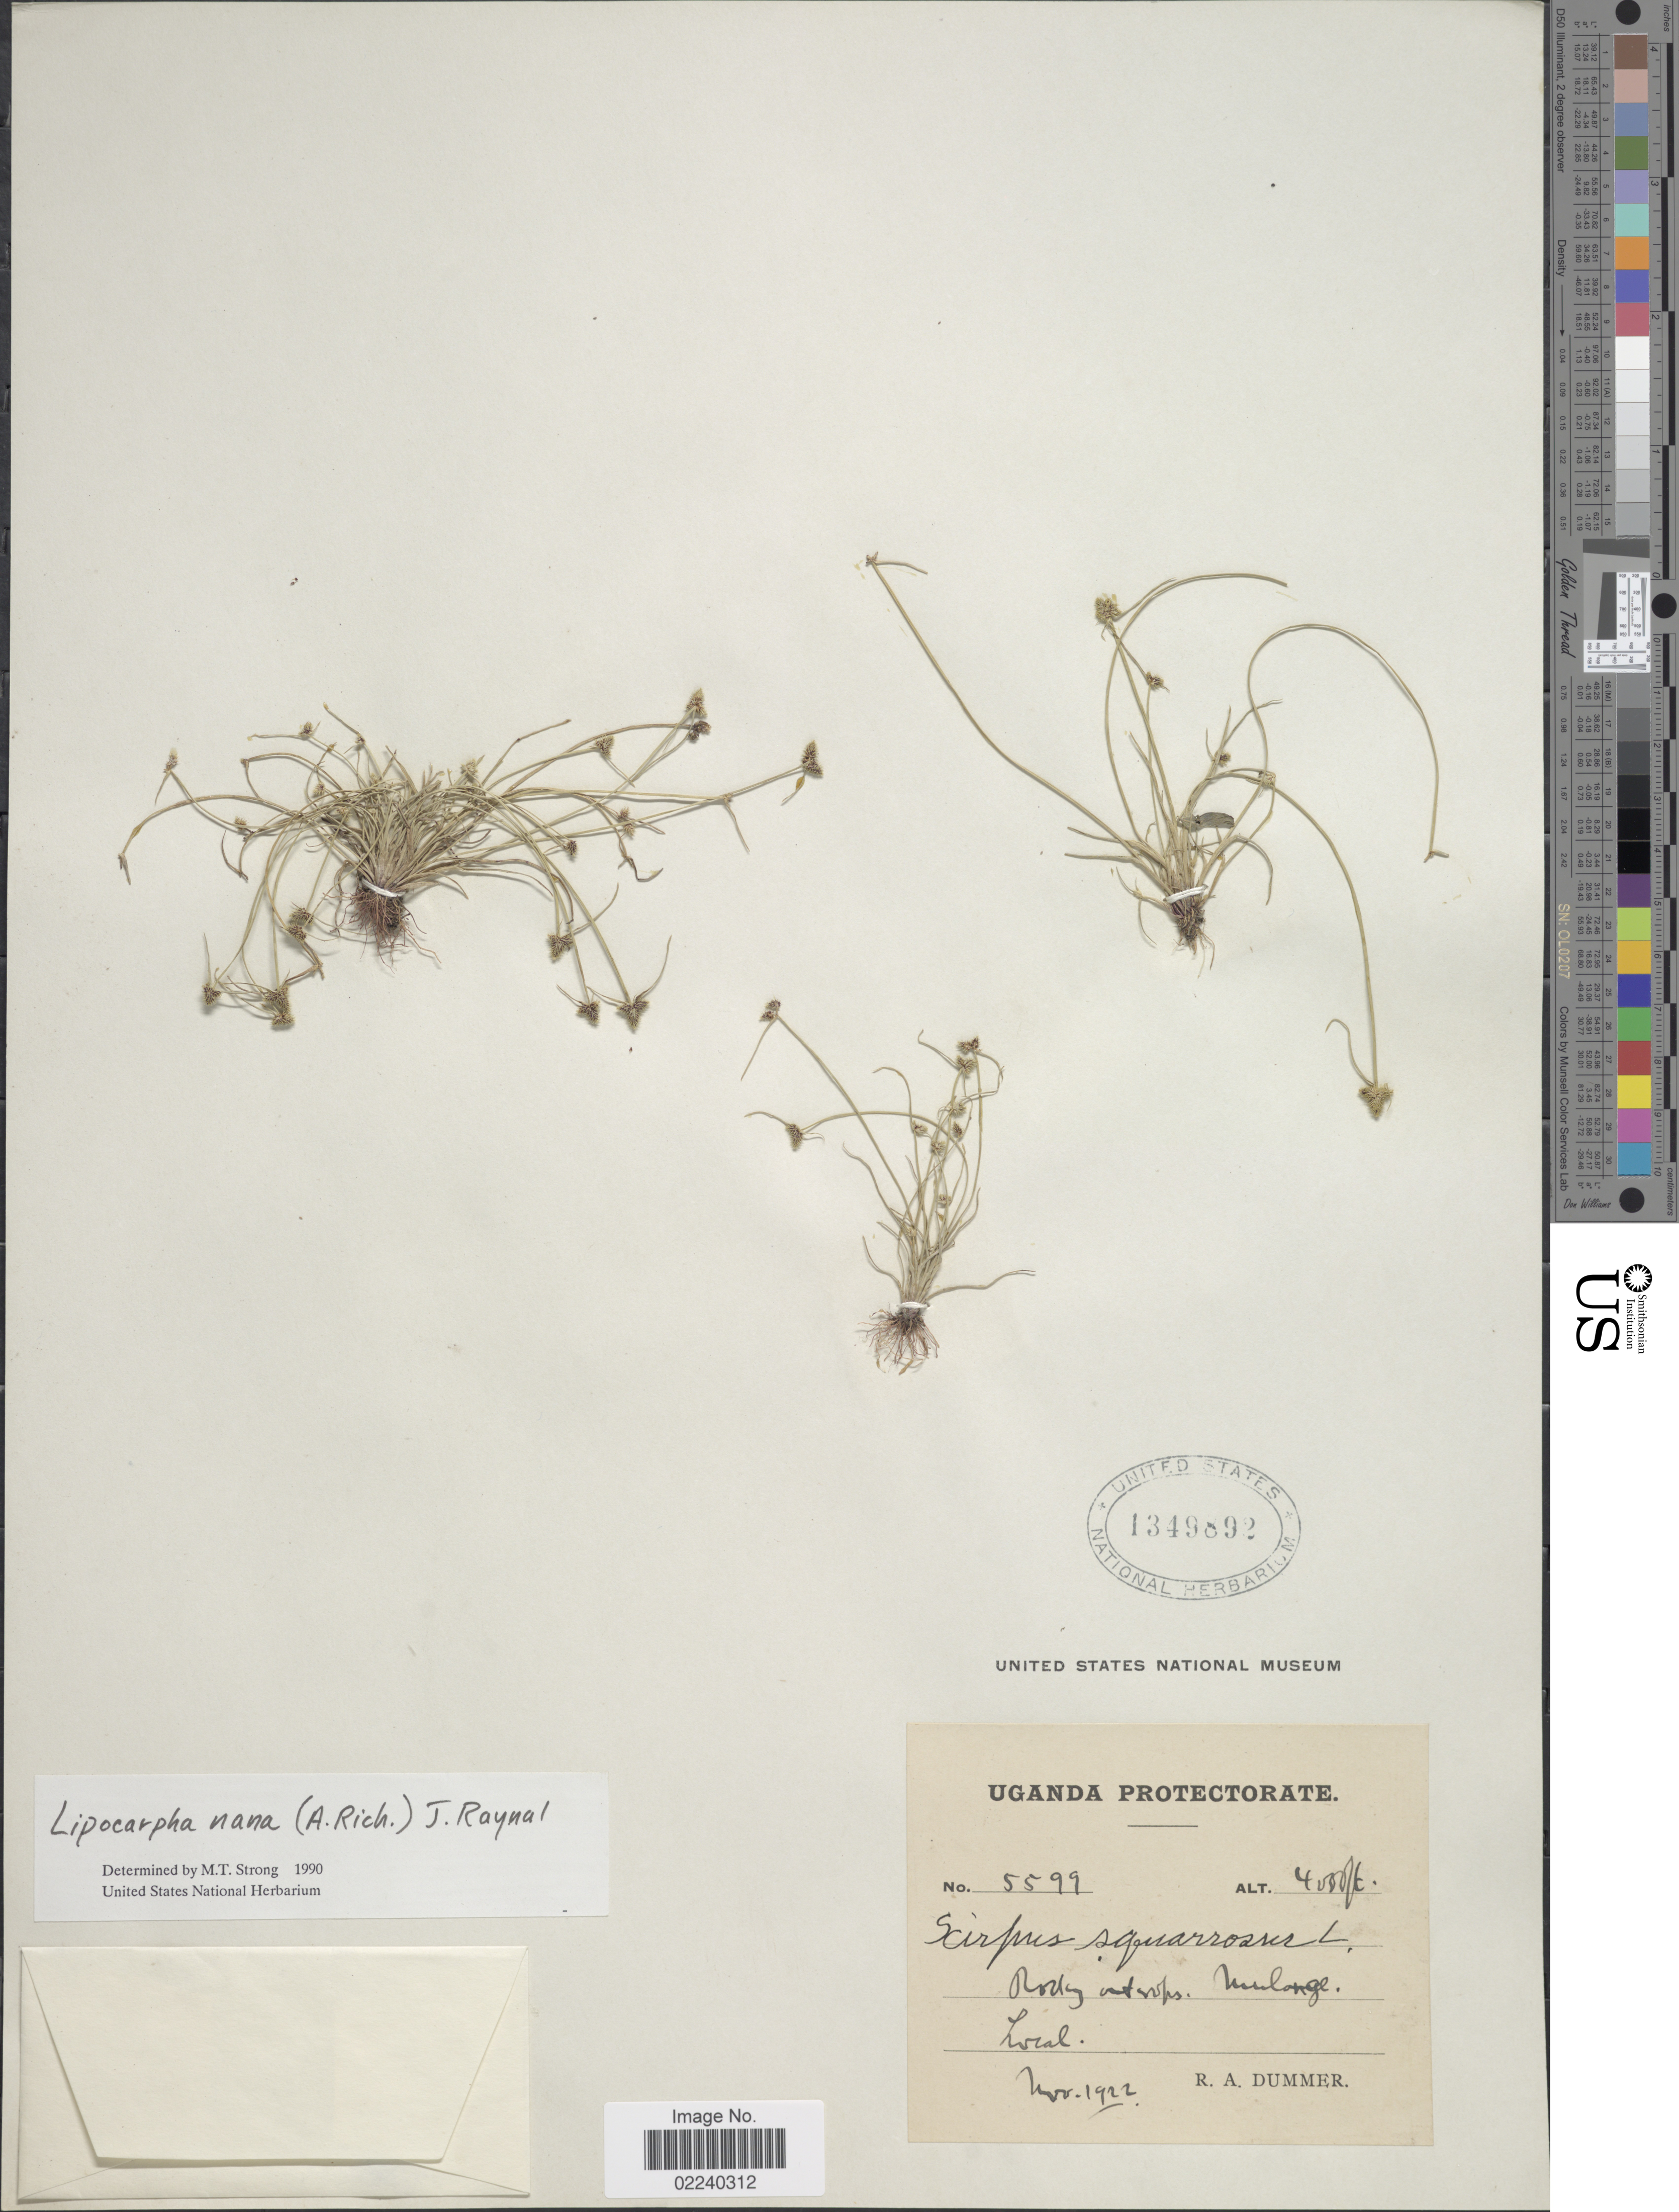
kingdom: Plantae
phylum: Tracheophyta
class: Liliopsida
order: Poales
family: Cyperaceae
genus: Cyperus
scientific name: Cyperus ceylanicus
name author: T. Koyama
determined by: Strong, M. T., (US), Smithsonian Institution - National Museum of Natural History (UNITED STATES)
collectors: R. Dümmer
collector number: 5599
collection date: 1922-11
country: Uganda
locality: Mulange.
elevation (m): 122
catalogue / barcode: US 1349892